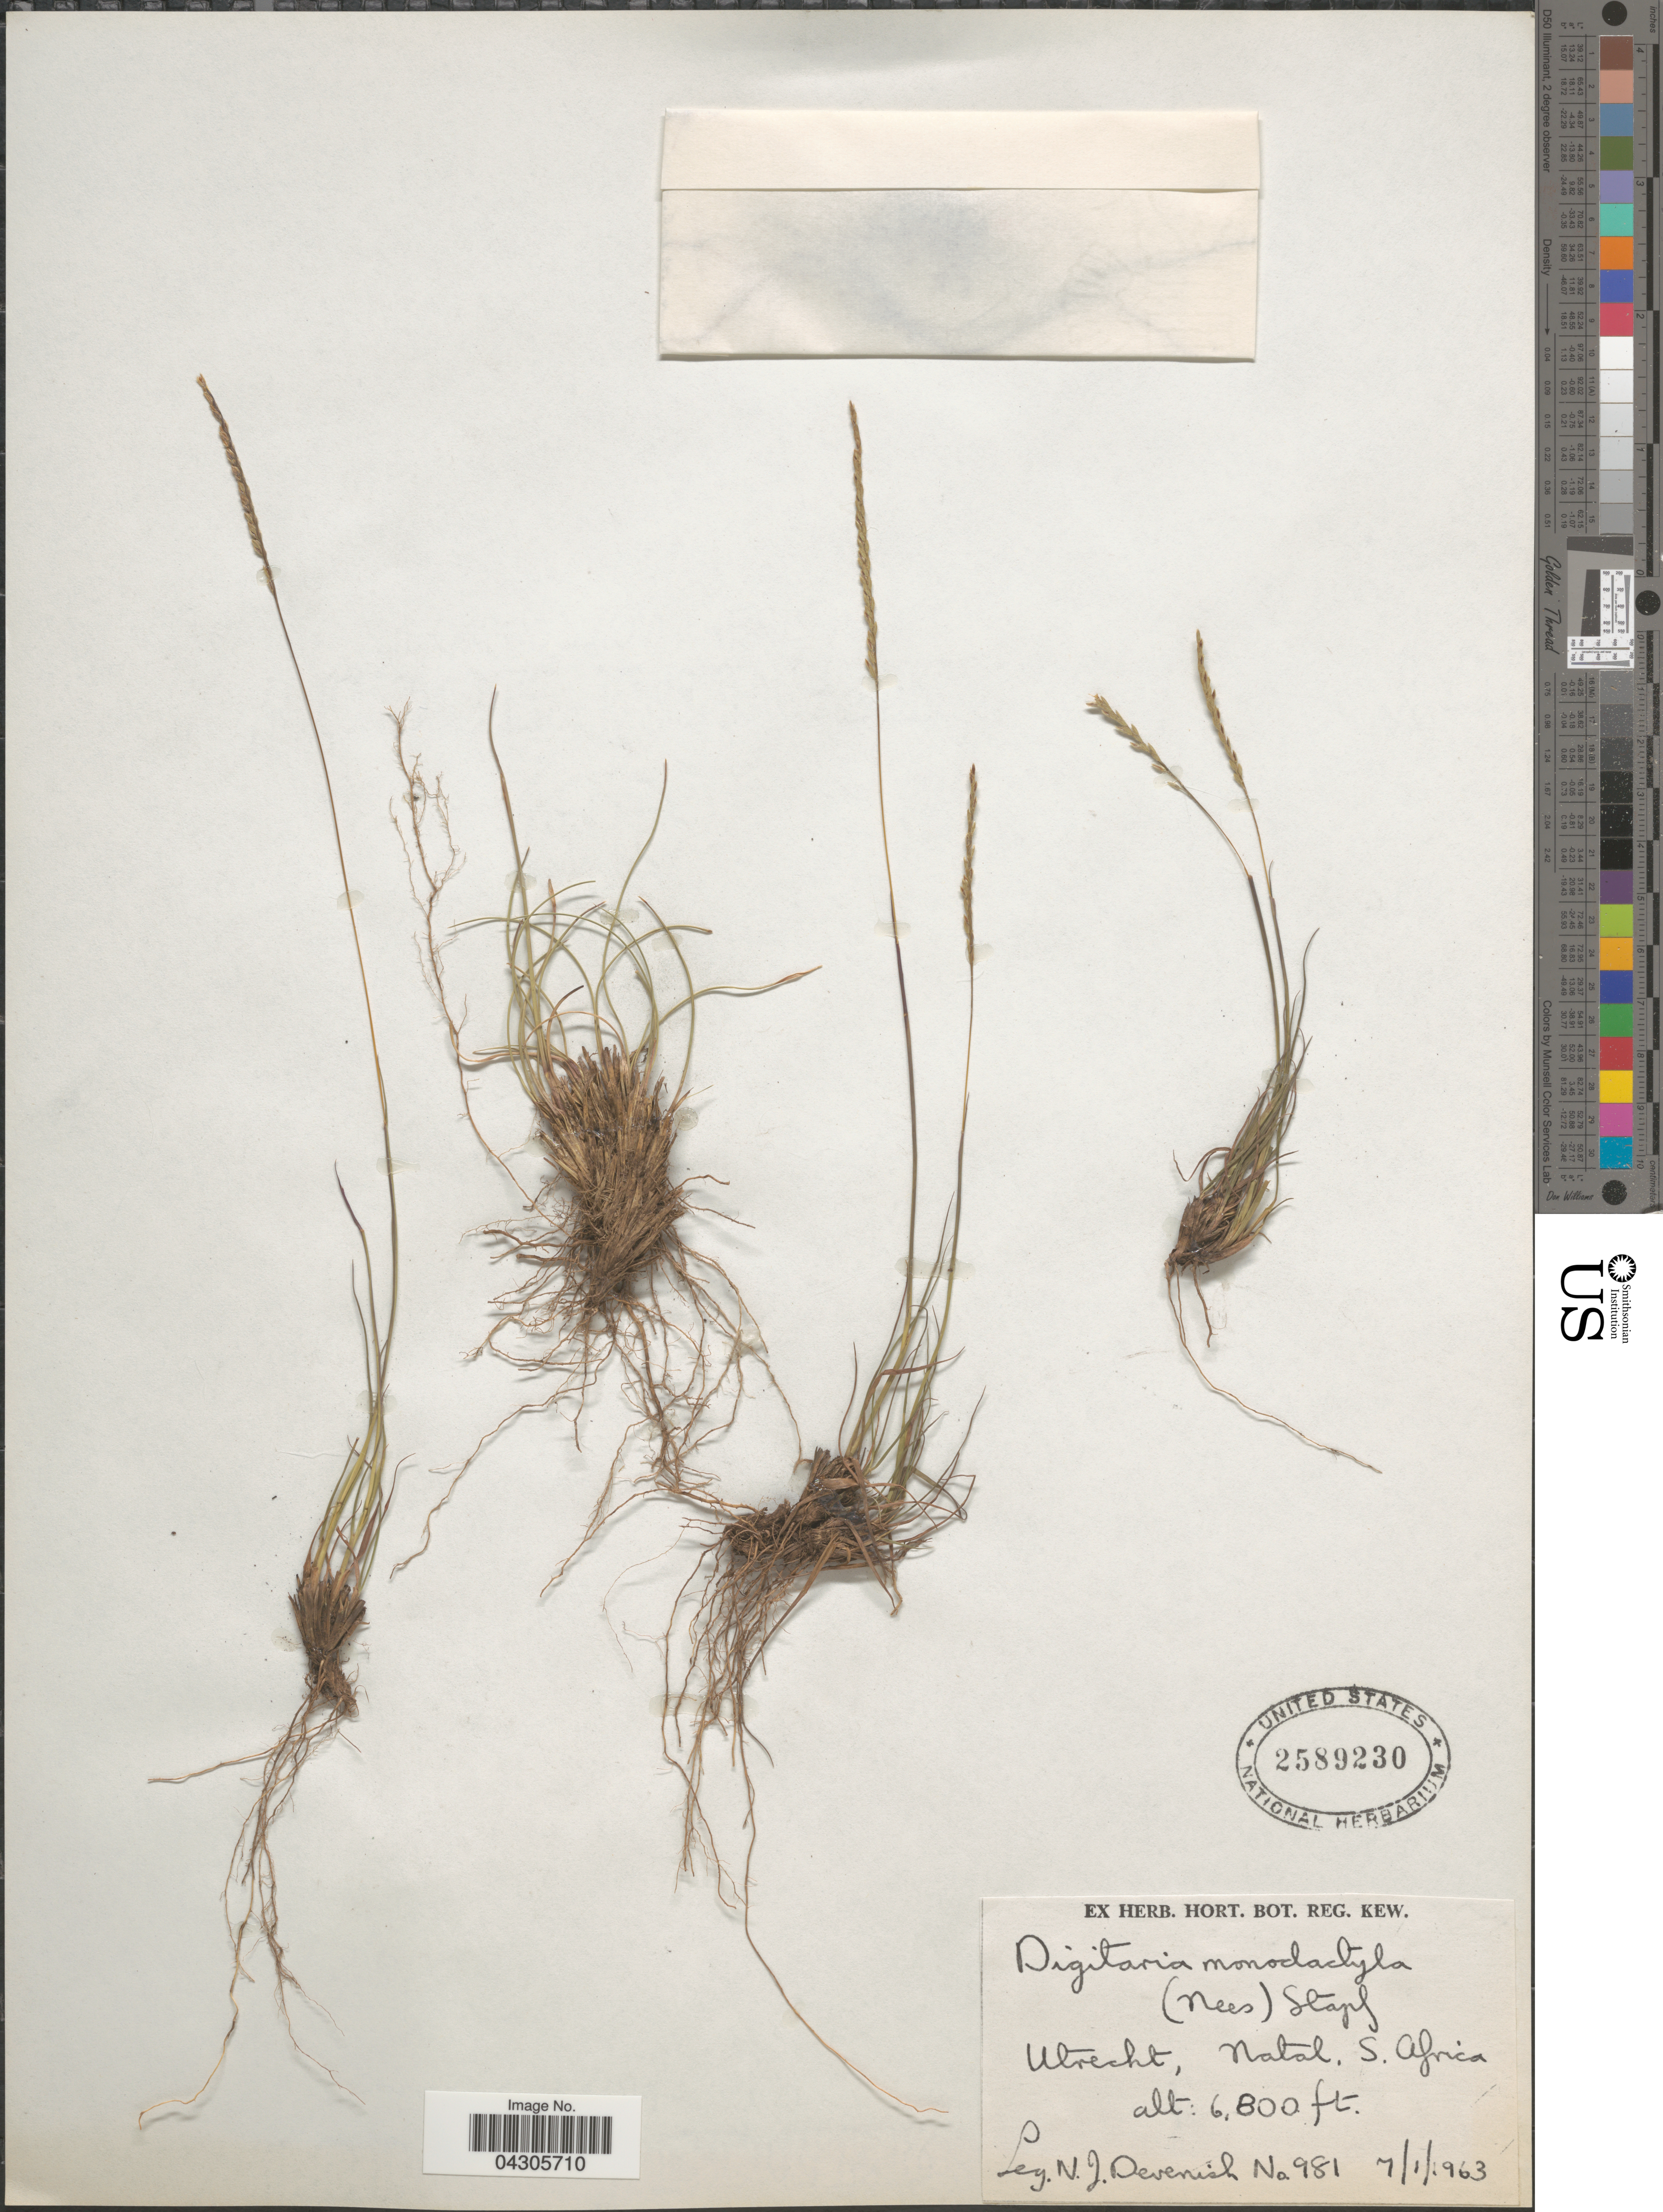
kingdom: Plantae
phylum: Tracheophyta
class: Liliopsida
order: Poales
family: Poaceae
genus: Digitaria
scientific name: Digitaria monodactyla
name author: (Nees) Stapf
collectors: N. Devenish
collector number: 981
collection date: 1963-01-07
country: South Africa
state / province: KwaZulu-Natal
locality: Utrecht, Natal.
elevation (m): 2073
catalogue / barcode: US 2589230